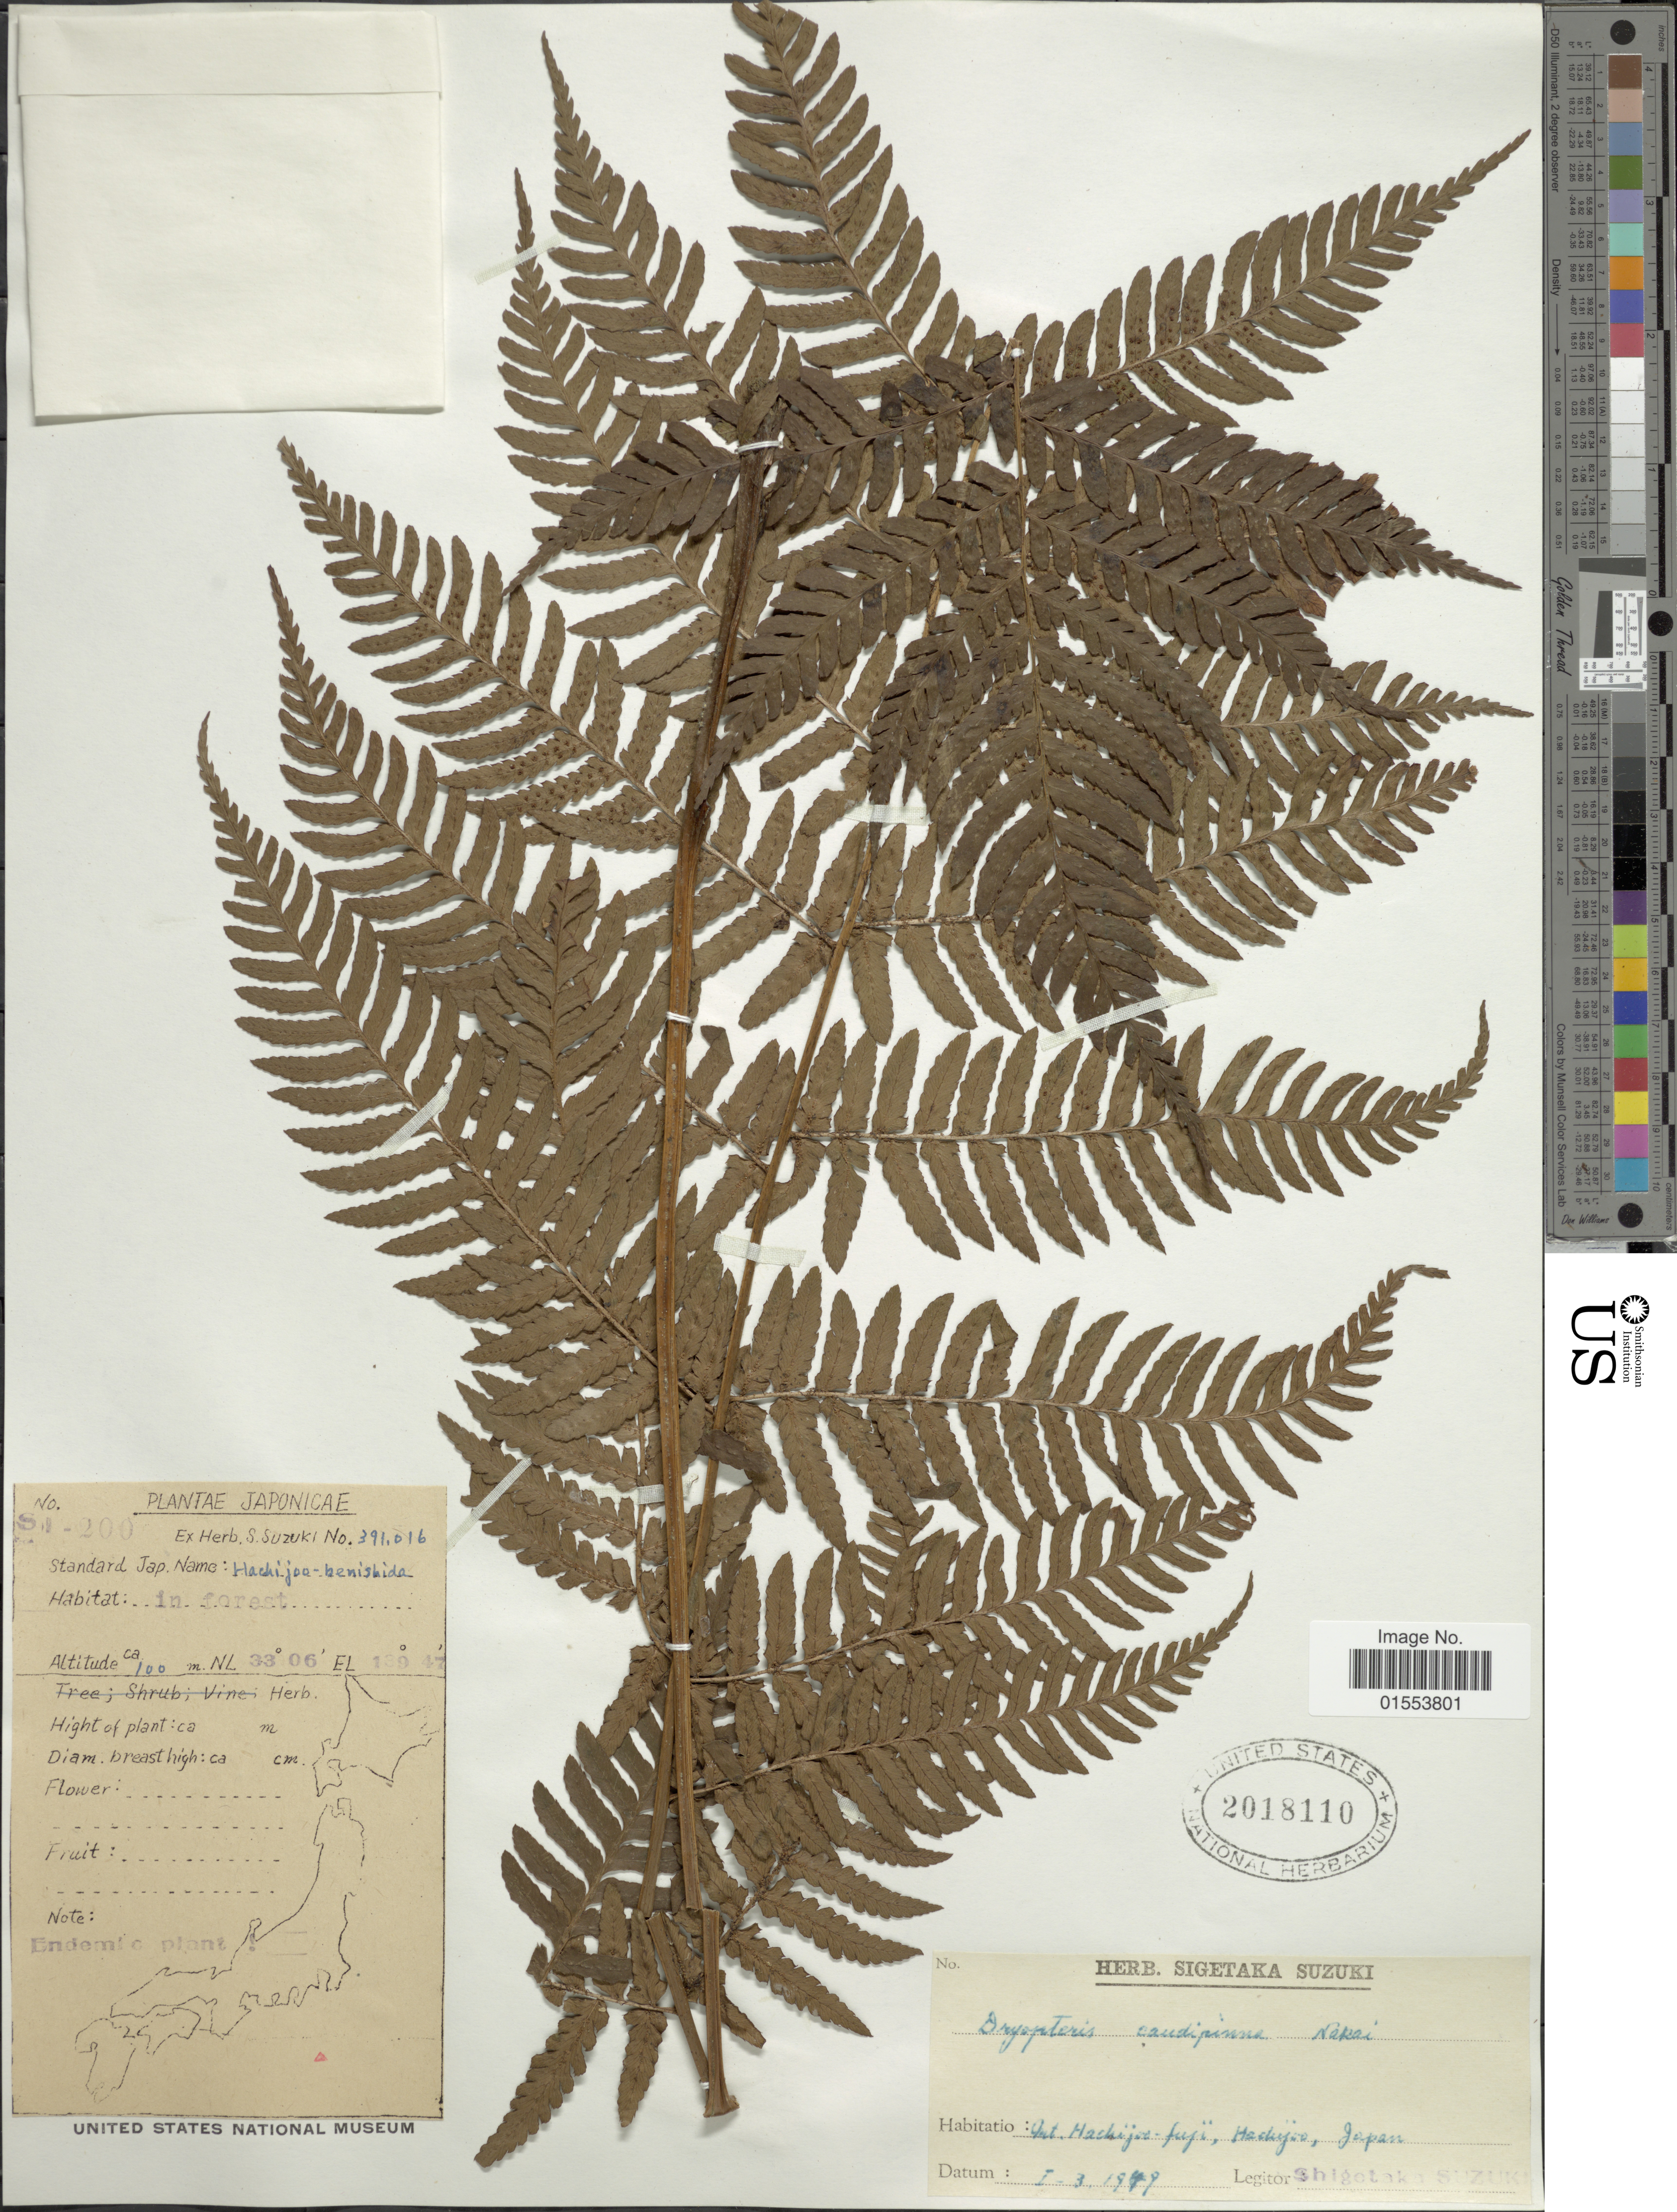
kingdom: Plantae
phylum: Tracheophyta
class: Polypodiopsida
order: Polypodiales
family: Dryopteridaceae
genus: Dryopteris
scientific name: Dryopteris caudipinna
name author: Nakai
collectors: S. Suzuki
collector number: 391016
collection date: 1949-01-03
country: Japan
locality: Japonicae, Mt. hachijoe-fuji, Hacijoo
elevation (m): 100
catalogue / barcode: US 2018110